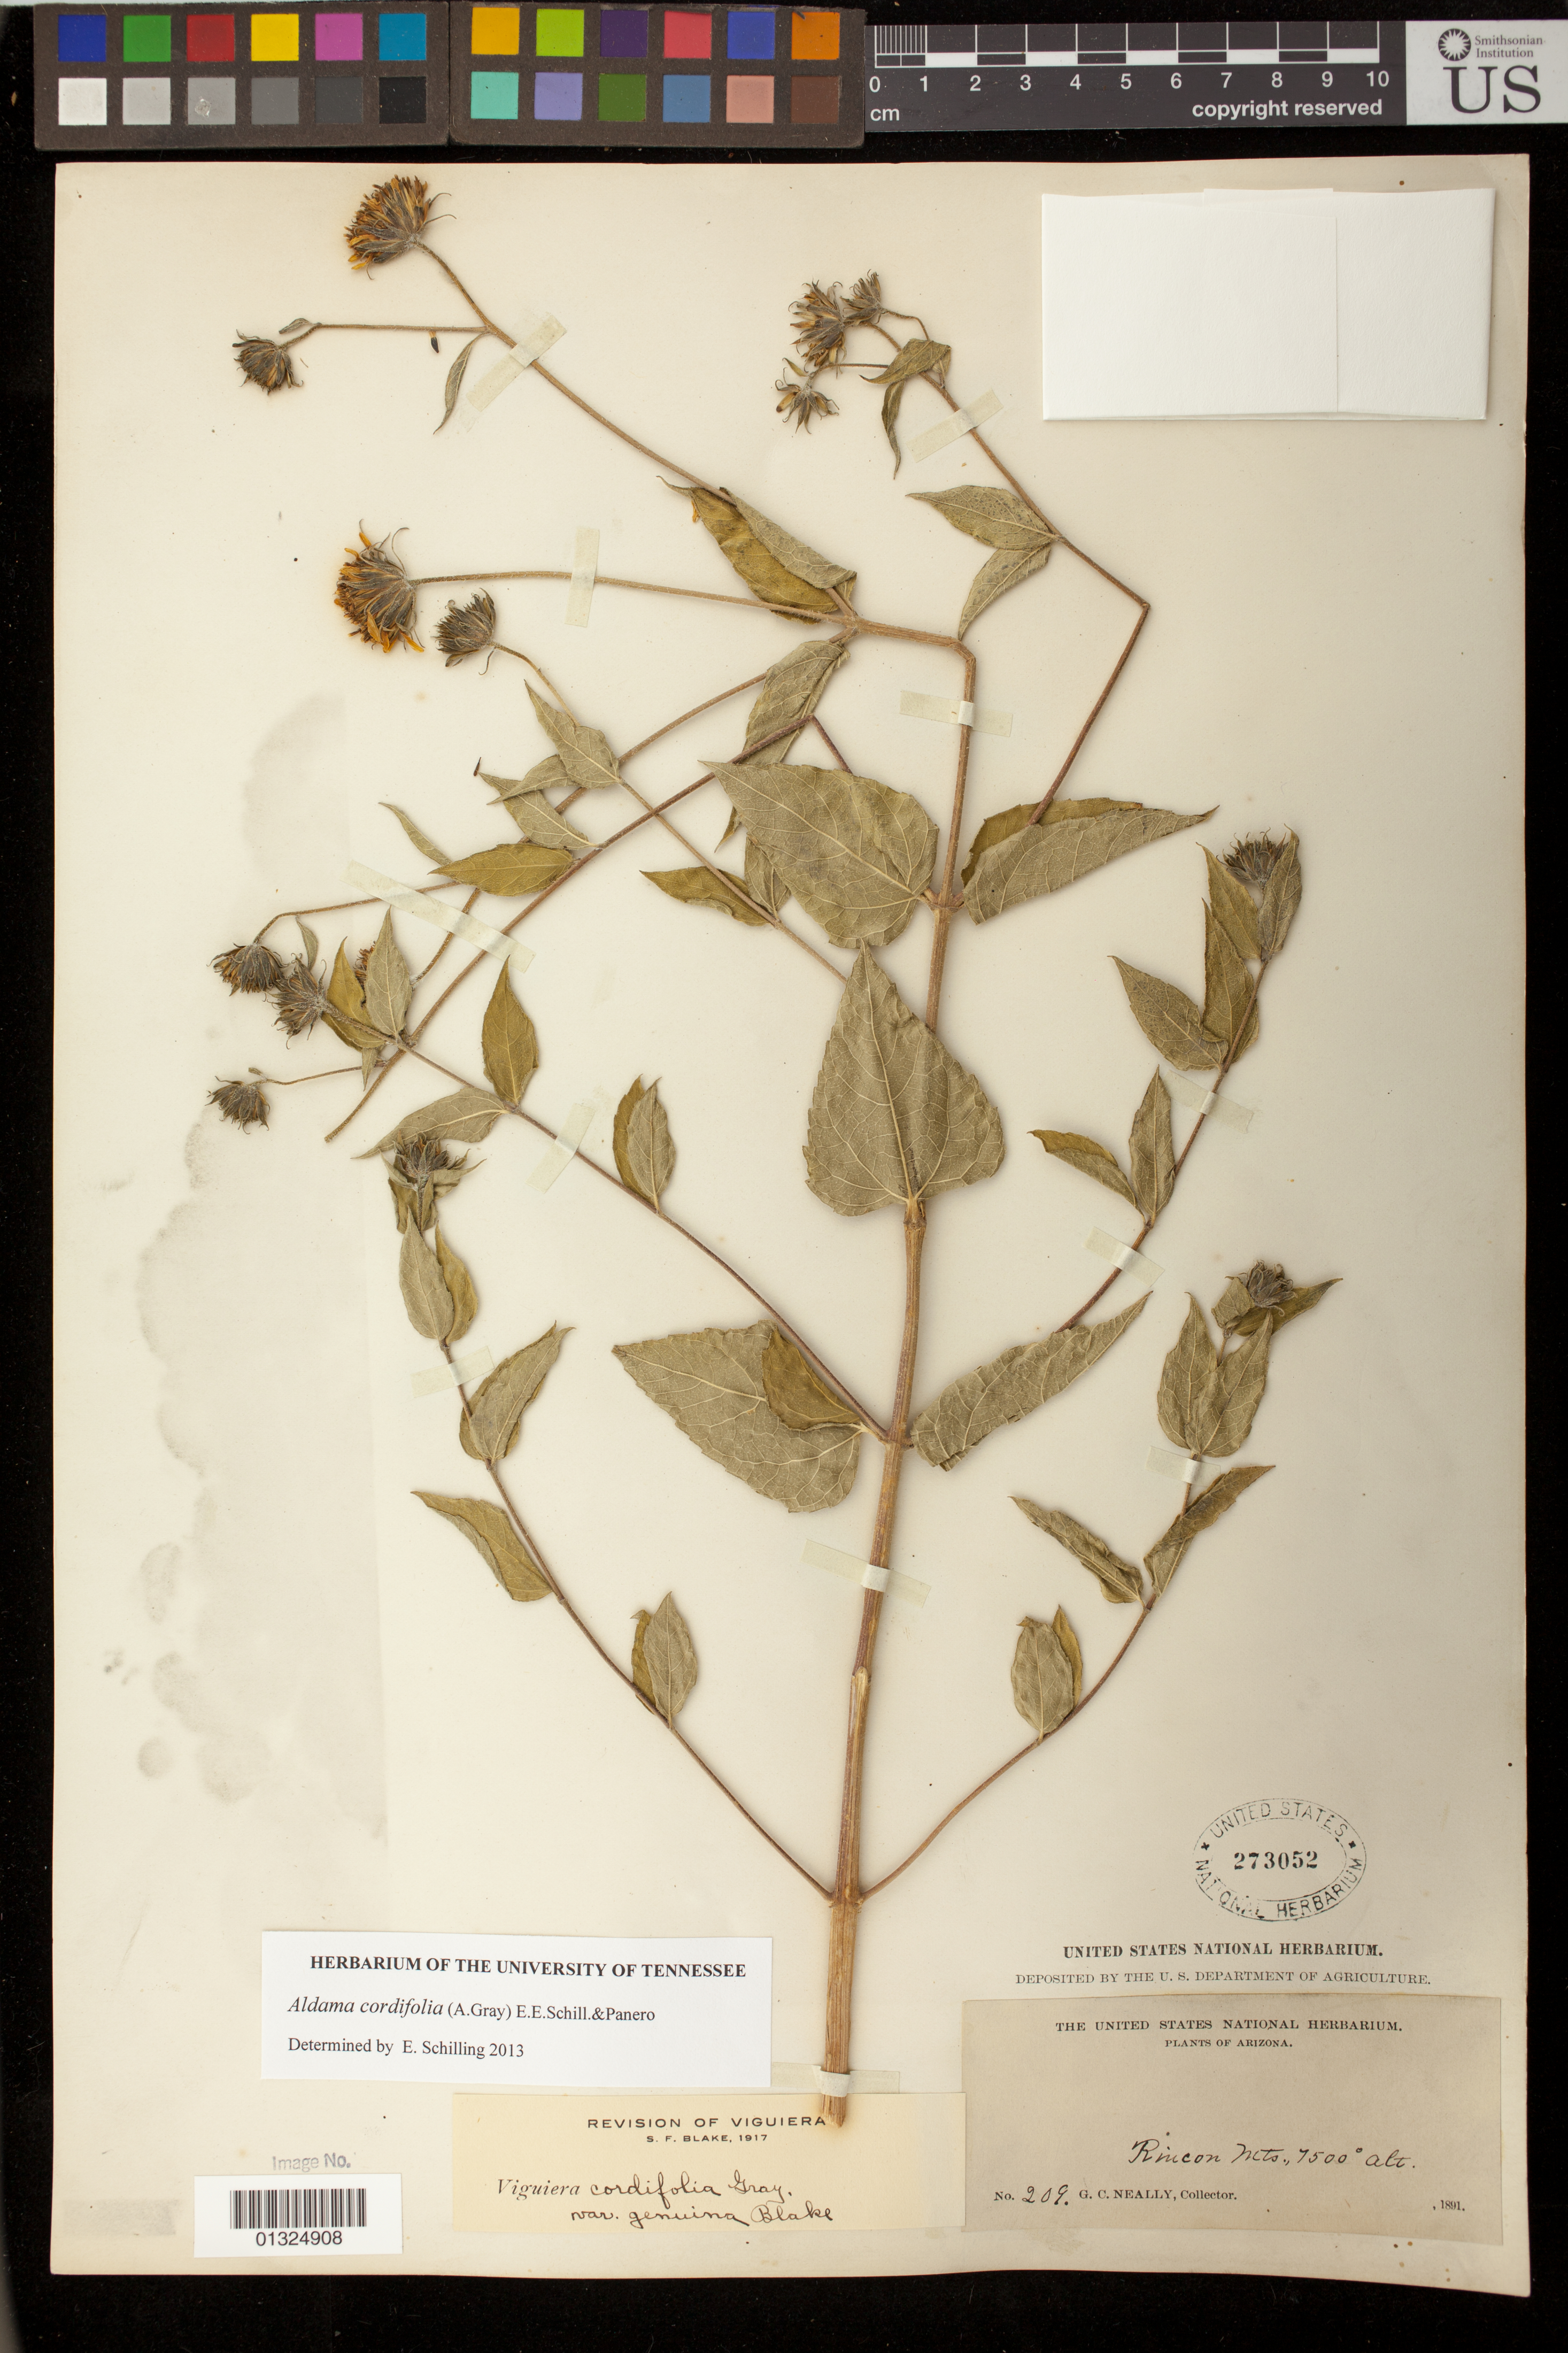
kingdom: Plantae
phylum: Tracheophyta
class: Magnoliopsida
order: Asterales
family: Asteraceae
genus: Aldama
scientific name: Aldama cordifolia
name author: (A. Gray) E.E. Schill. & Panero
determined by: Schilling, E. E.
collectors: G. Neally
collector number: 209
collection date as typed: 1891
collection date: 1891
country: United States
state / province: Arizona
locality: Ricon Mts.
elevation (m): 2286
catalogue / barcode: US 273052